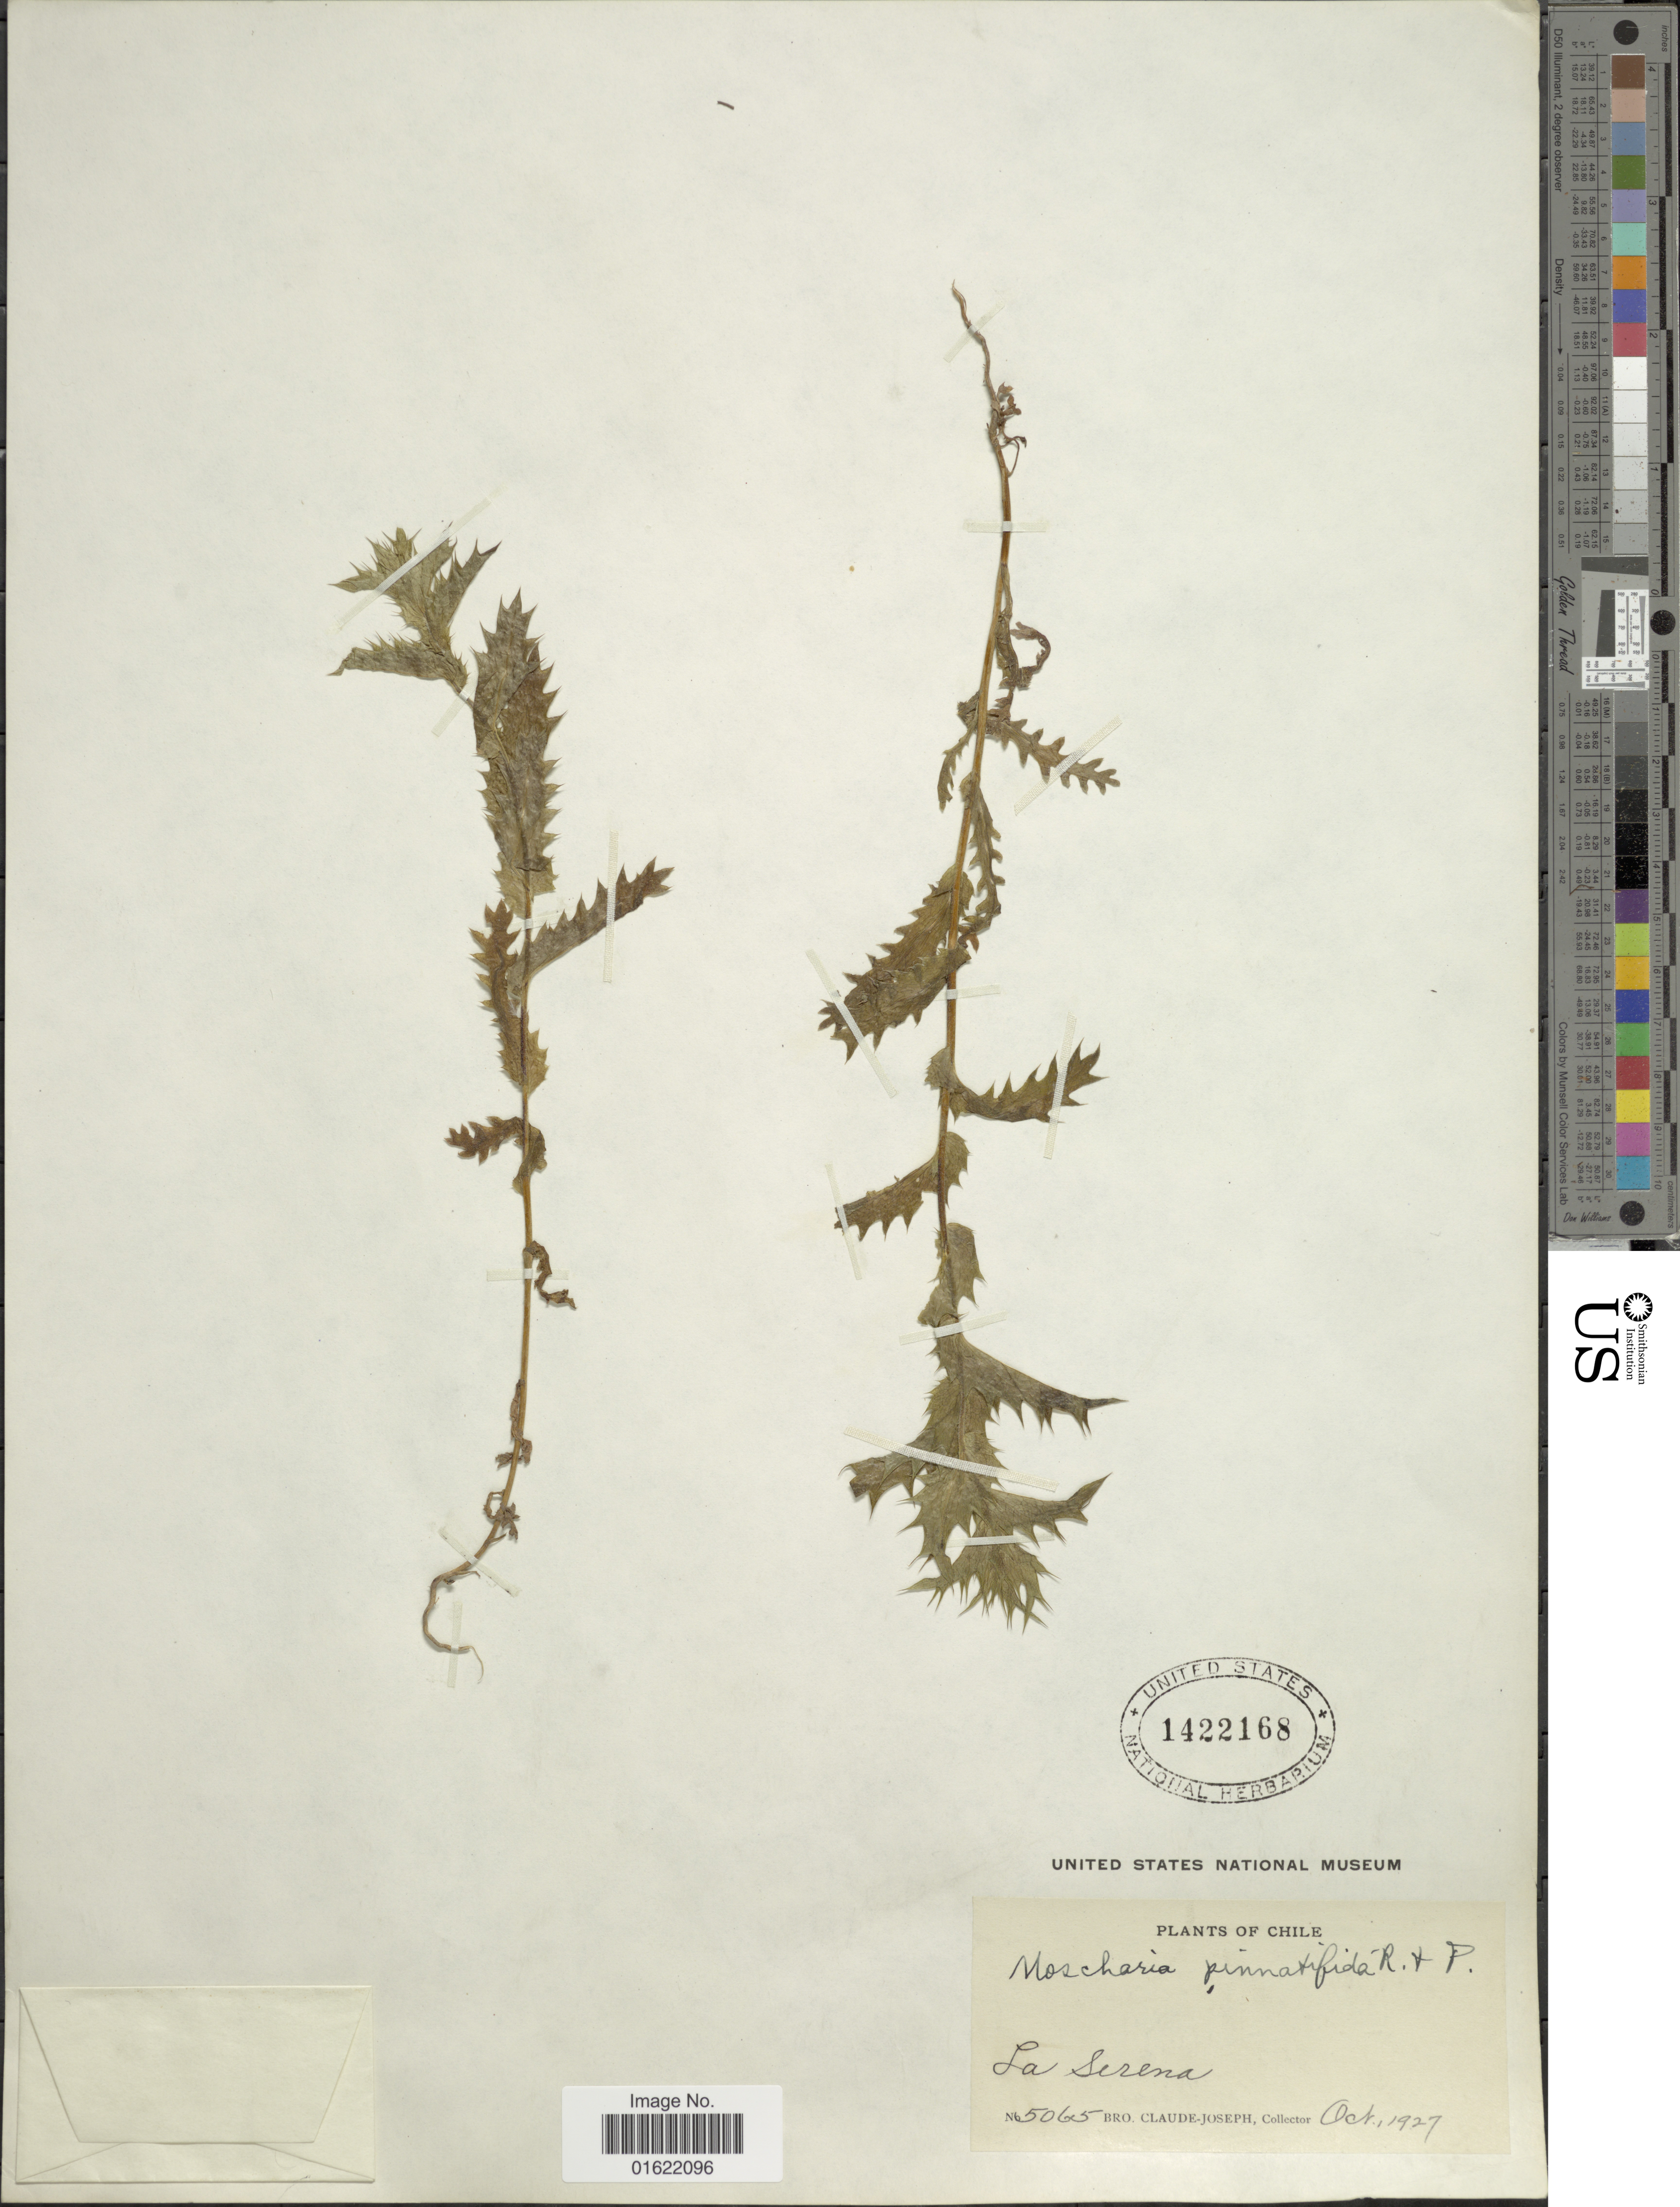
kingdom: Plantae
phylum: Tracheophyta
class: Magnoliopsida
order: Asterales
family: Asteraceae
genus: Moscharia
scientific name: Moscharia pinnatifida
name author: Ruiz & Pav.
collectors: Bro. Claude-Joseph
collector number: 5065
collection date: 1927-10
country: Chile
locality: La Serena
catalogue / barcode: US 1422168